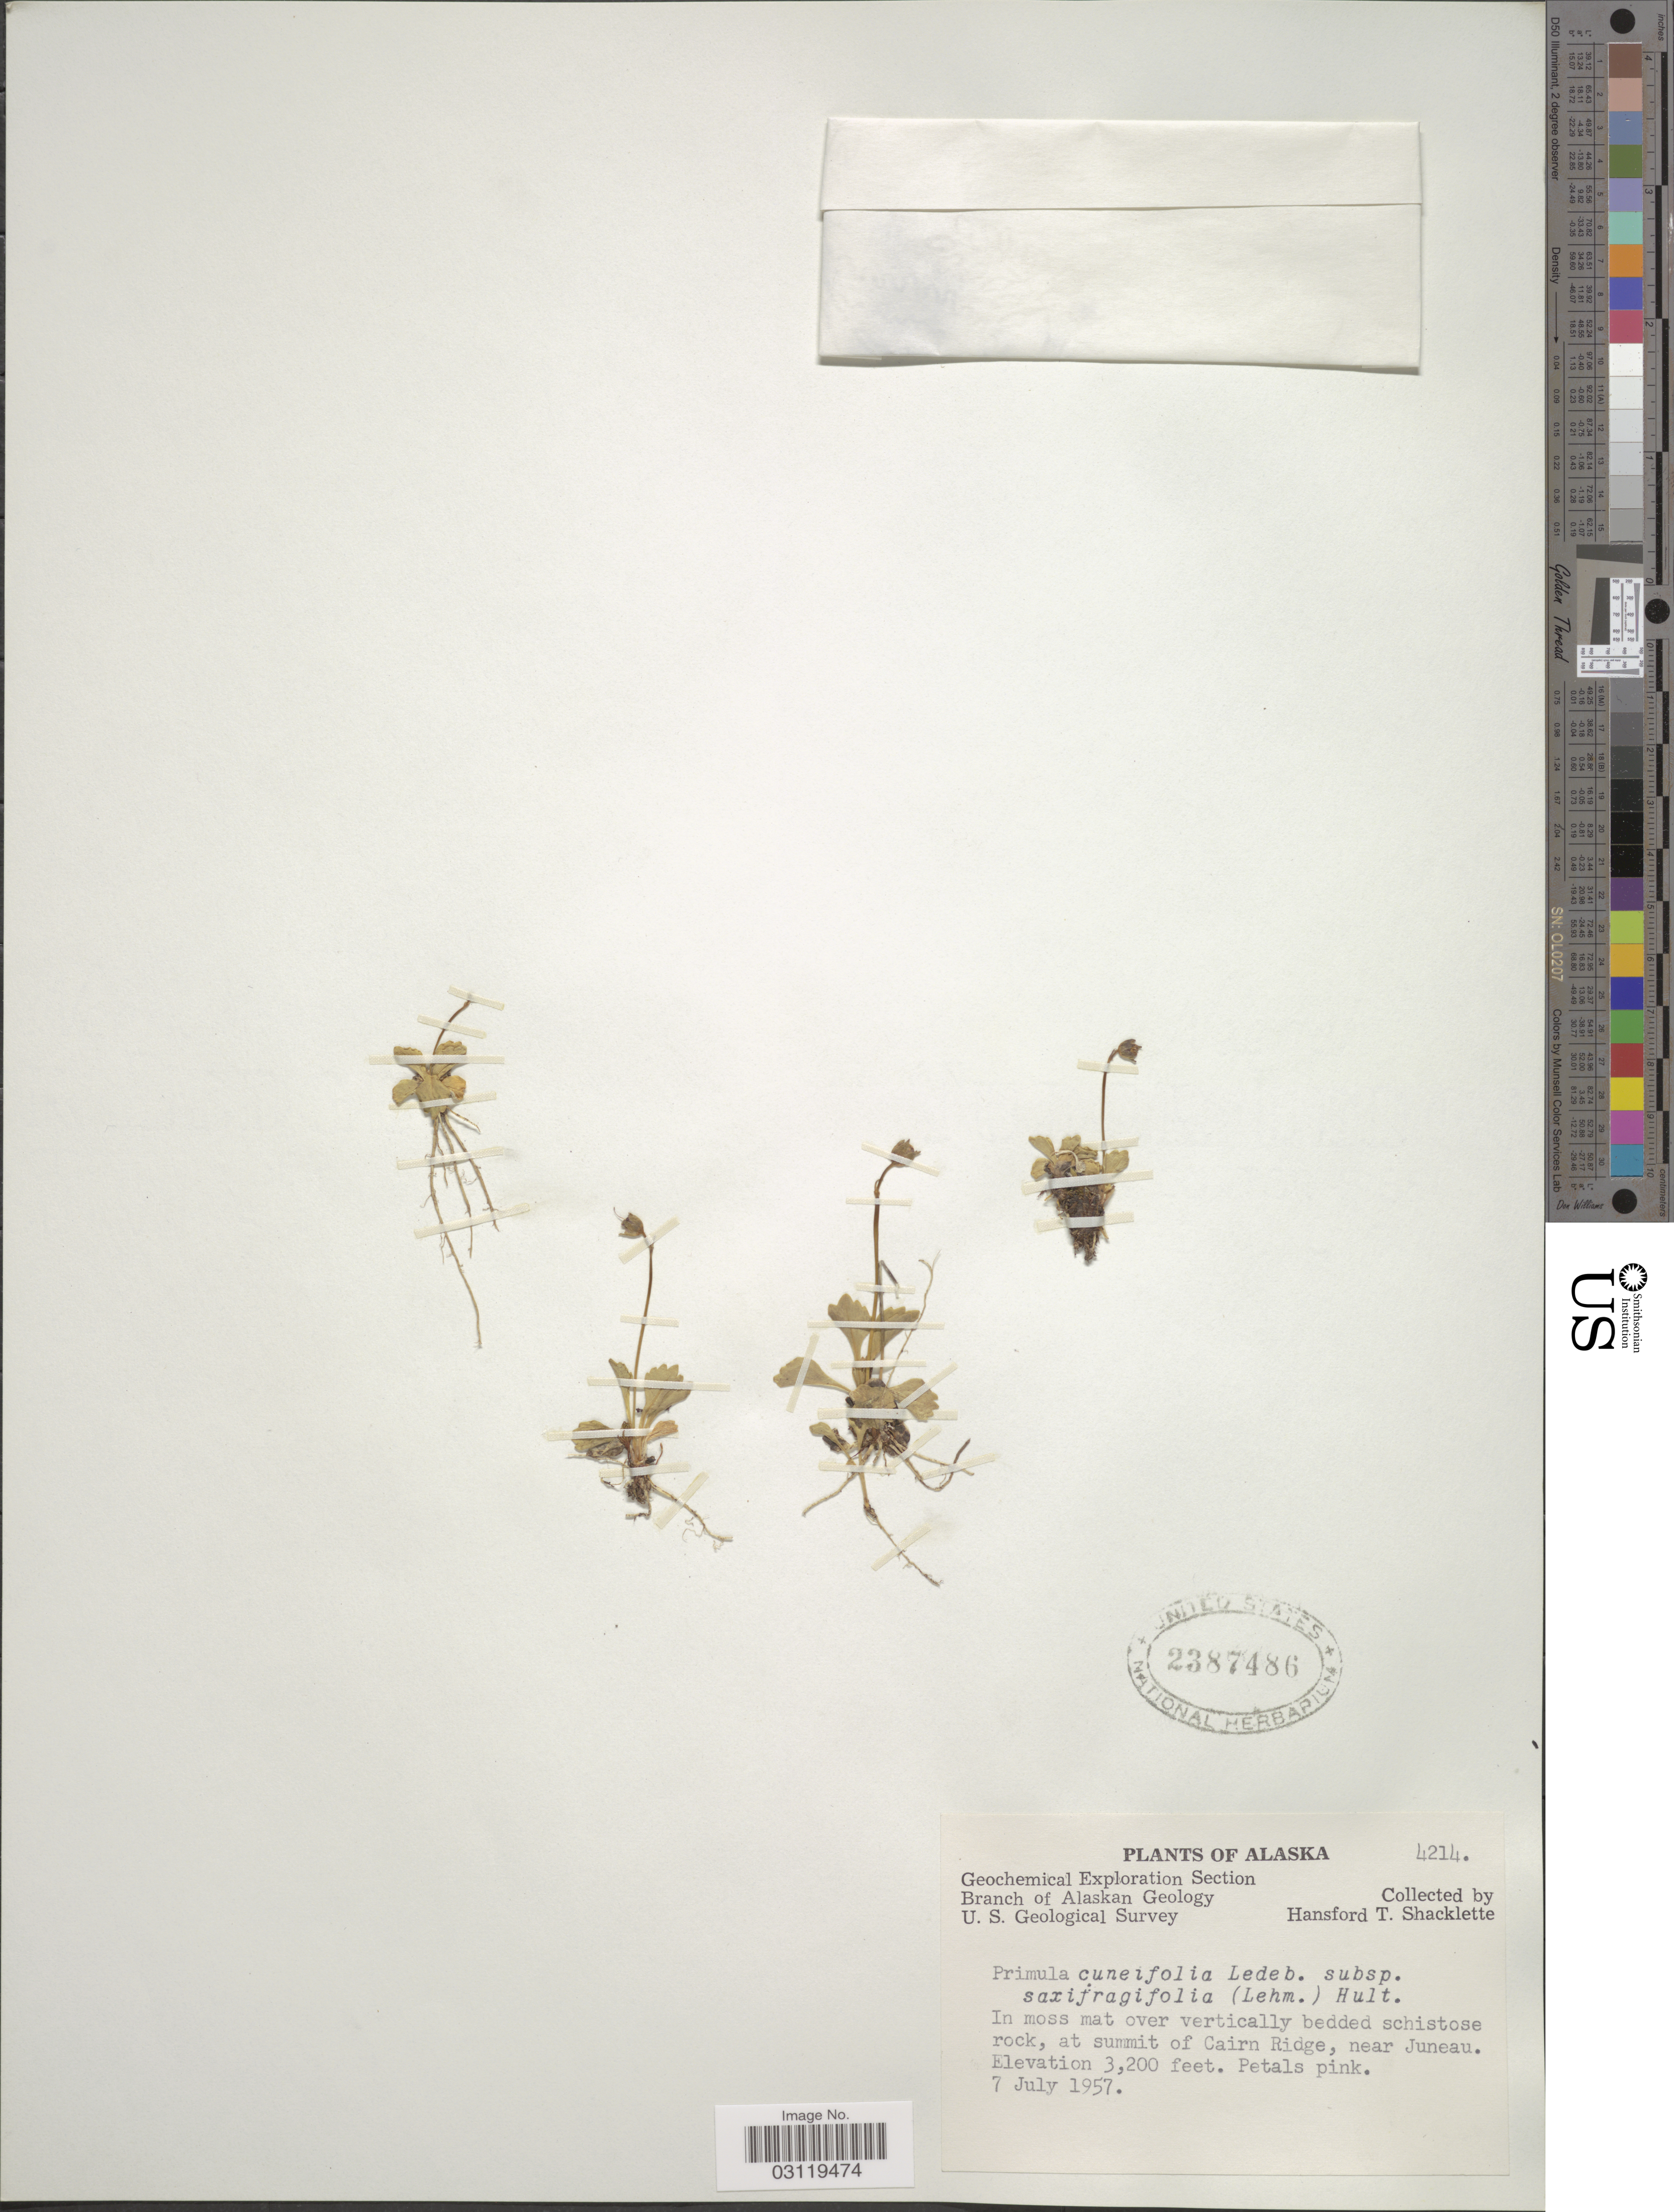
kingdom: Plantae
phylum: Tracheophyta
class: Magnoliopsida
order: Ericales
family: Primulaceae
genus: Primula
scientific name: Primula cuneifolia subsp. saxifragifolia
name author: (Lehm.) W.W. Sm. & Forrest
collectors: H. Shacklette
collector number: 4214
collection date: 1957-07-07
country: United States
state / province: Alaska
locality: At summit of Cairn Ridge, near Juneau.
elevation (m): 975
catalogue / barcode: US 2387486